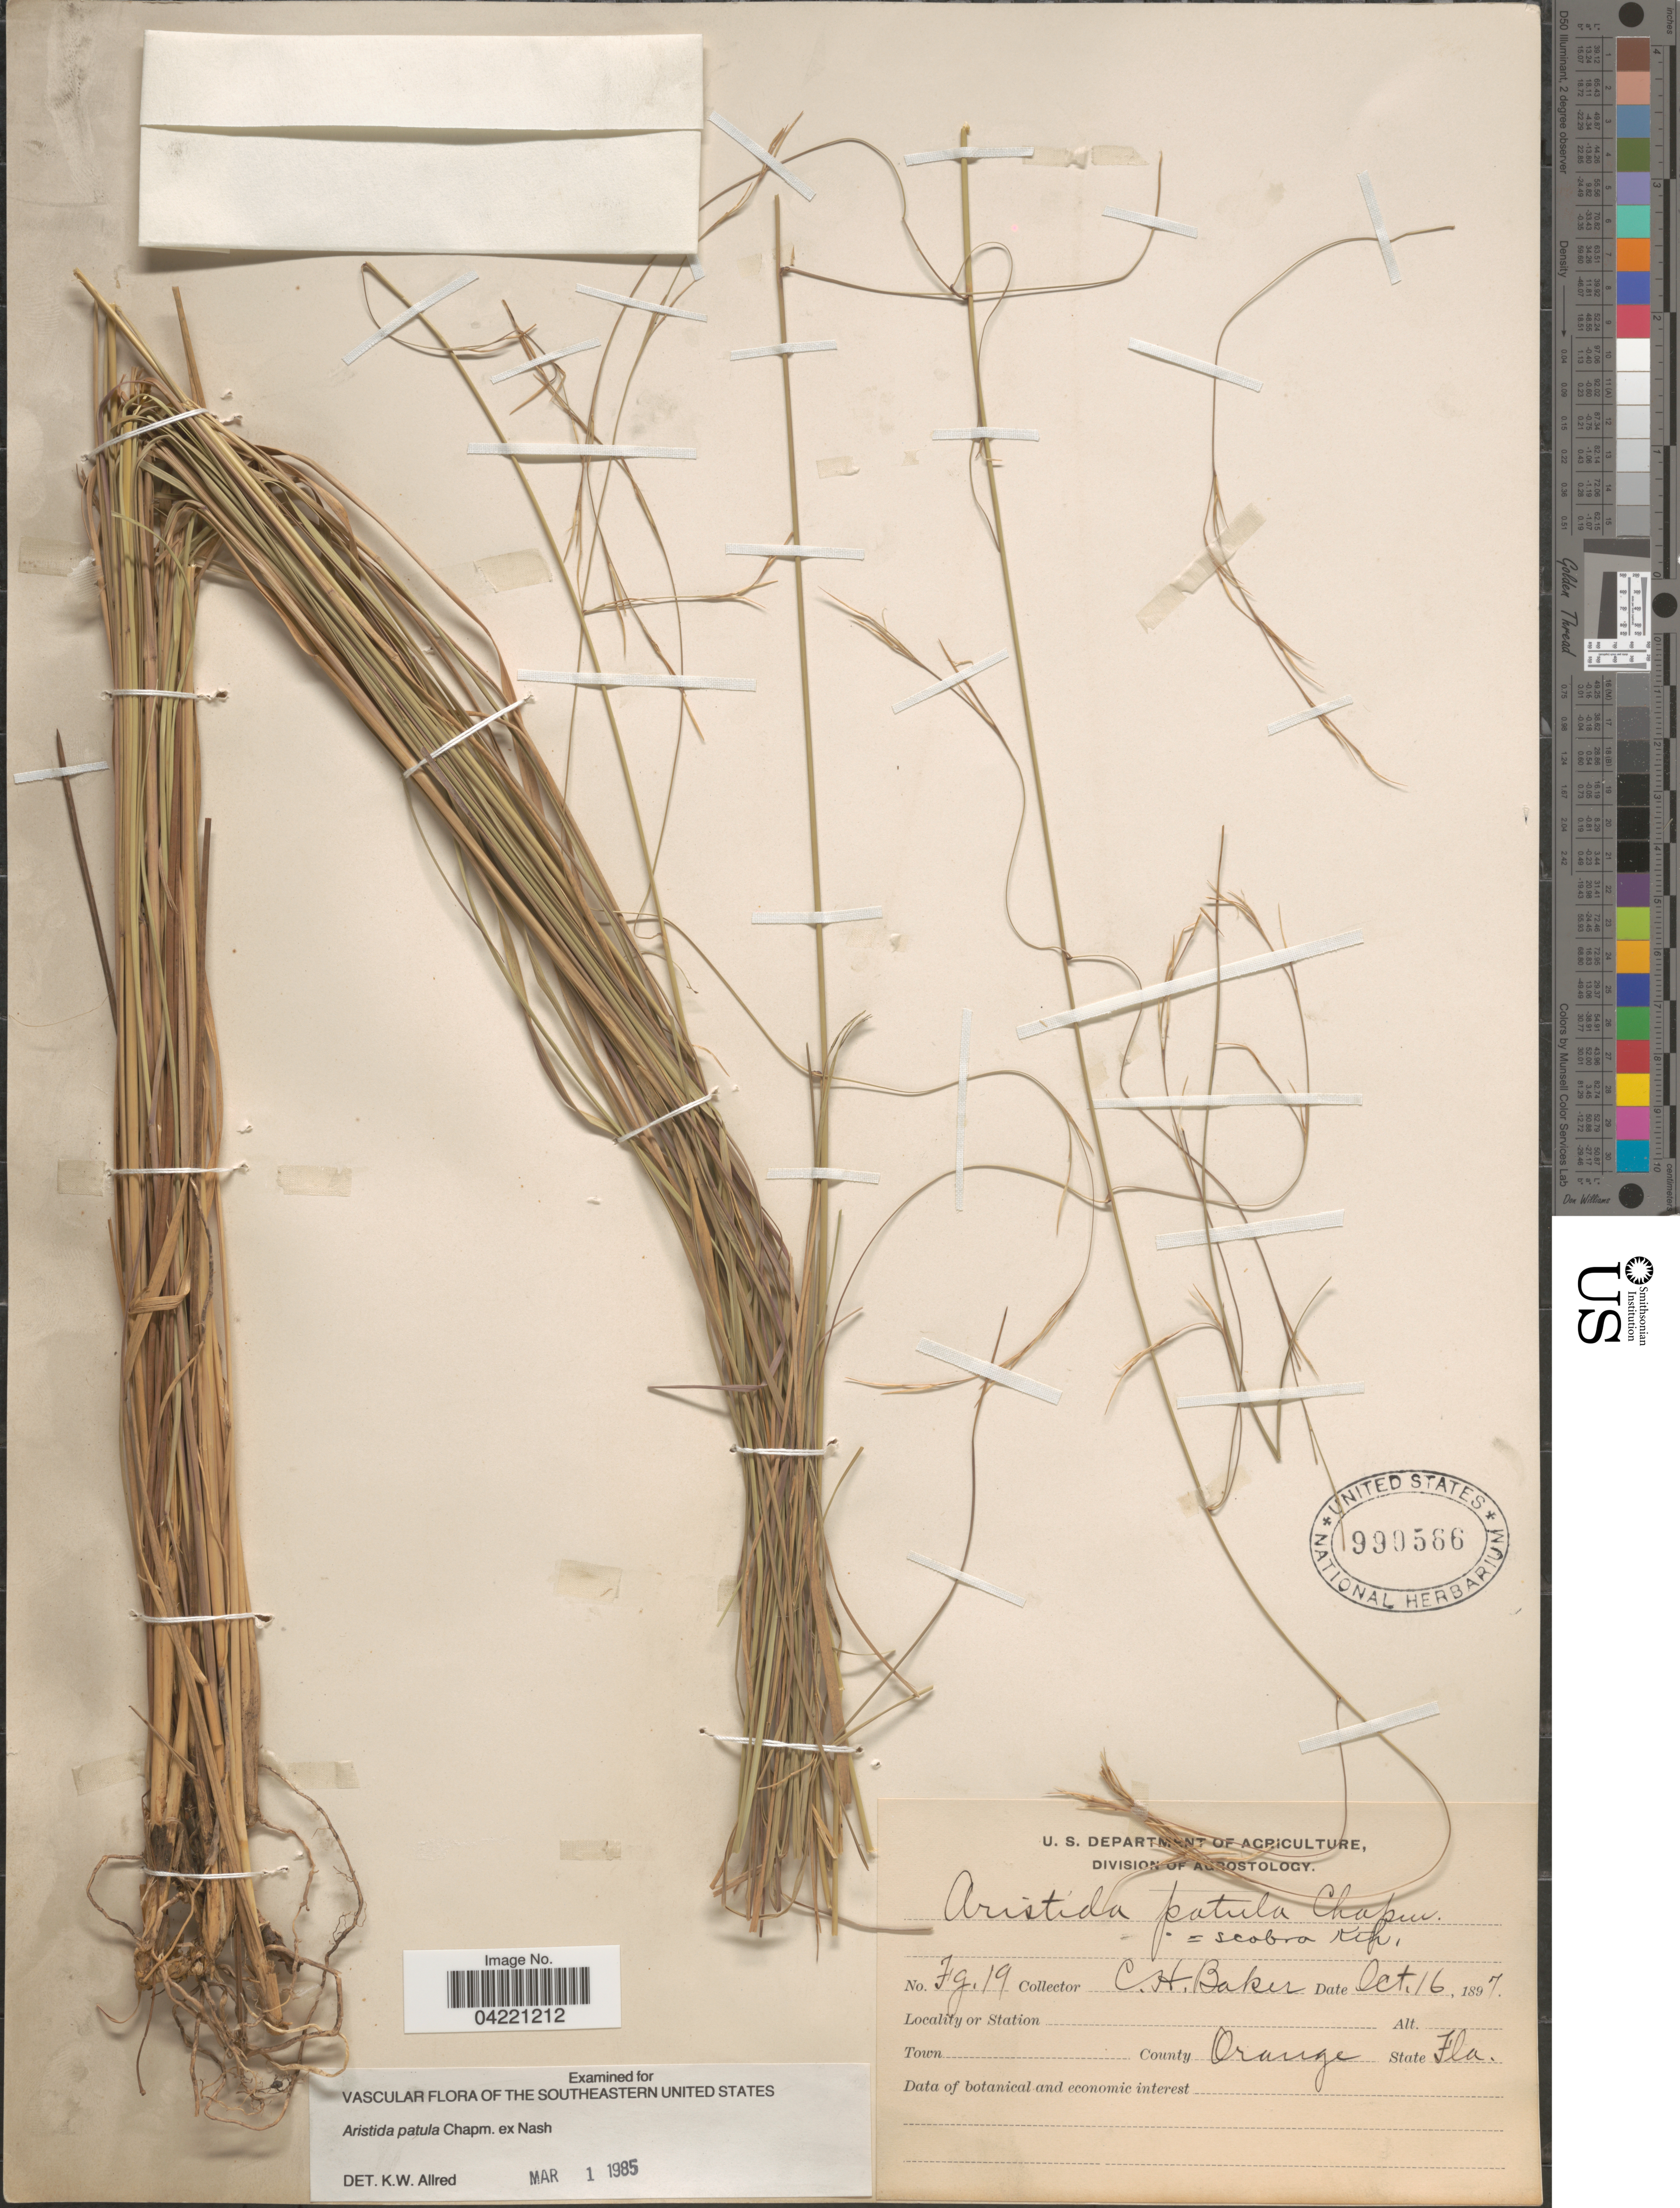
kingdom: Plantae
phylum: Tracheophyta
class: Liliopsida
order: Poales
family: Poaceae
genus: Aristida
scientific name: Aristida patula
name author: Chapm. ex Nash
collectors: C. H. Baker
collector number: Fg.19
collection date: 1897-10-16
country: United States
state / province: Florida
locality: County Orange.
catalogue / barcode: US 990566